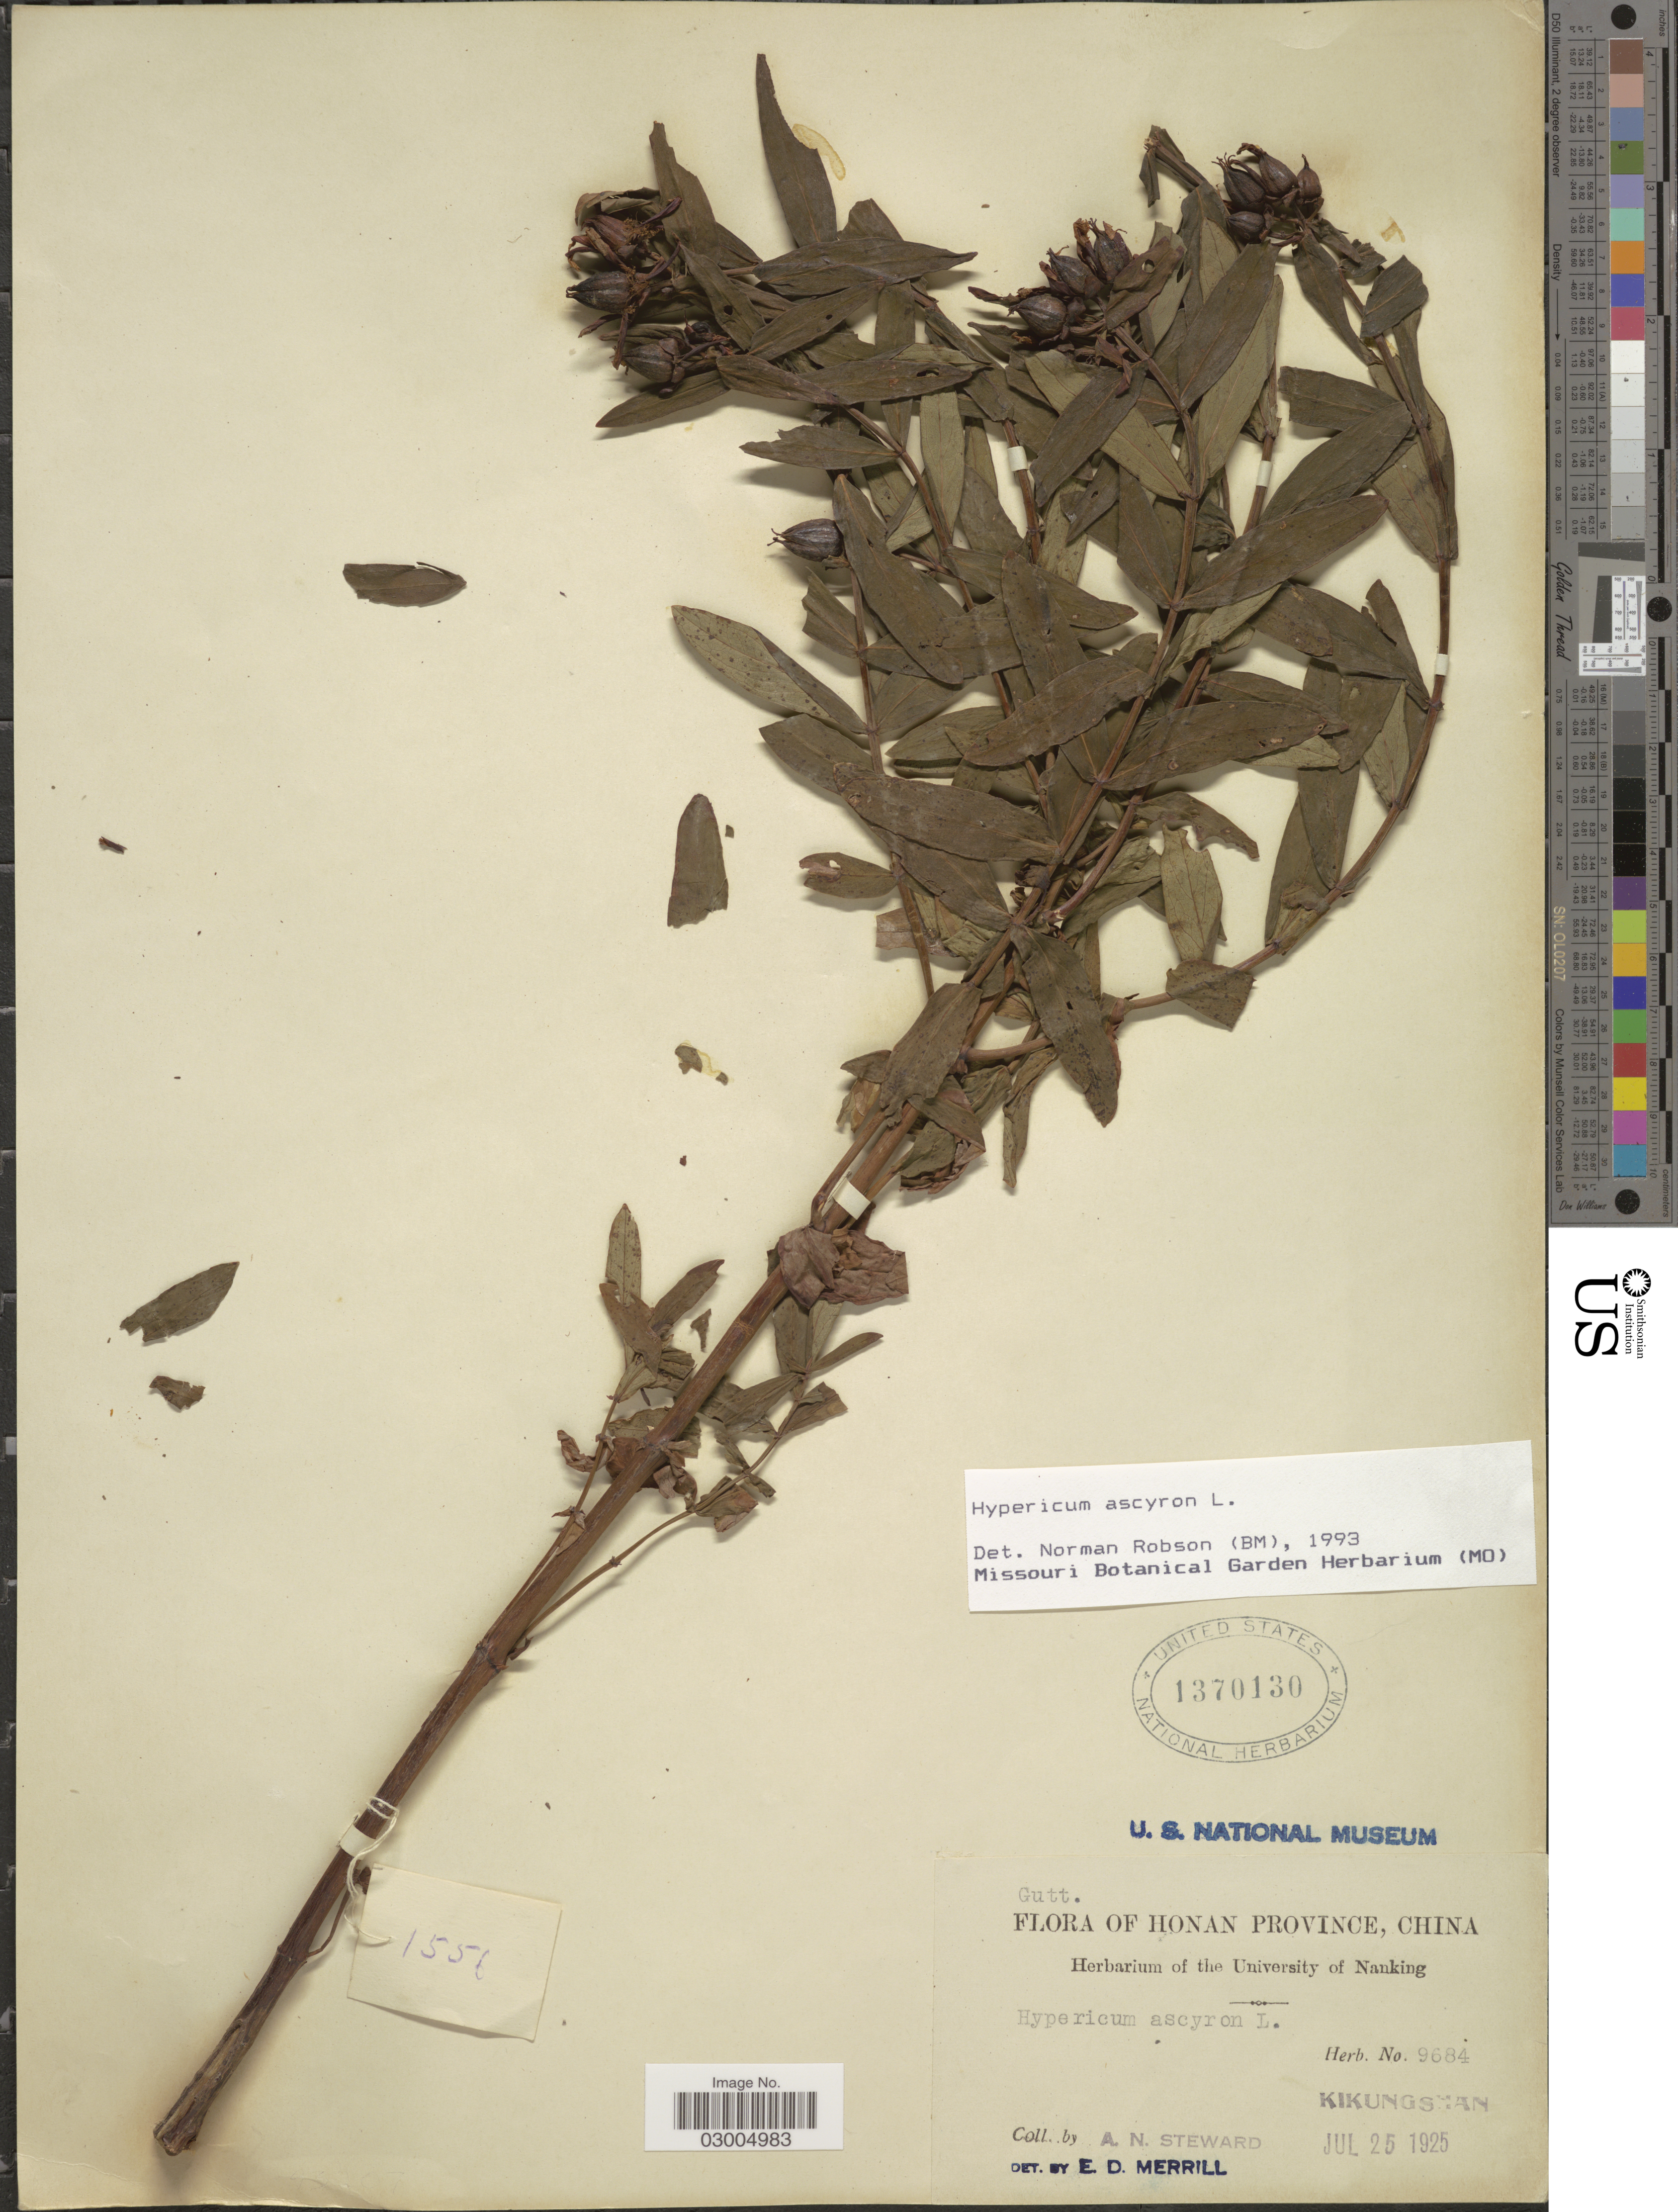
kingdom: Plantae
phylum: Tracheophyta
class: Magnoliopsida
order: Malpighiales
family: Hypericaceae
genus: Hypericum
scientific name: Hypericum ascyron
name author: L.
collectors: A. N. Steward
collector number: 9684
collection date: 1925-07-25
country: China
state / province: Henan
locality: Honan Province. Kikungshan.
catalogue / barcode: US 1370130